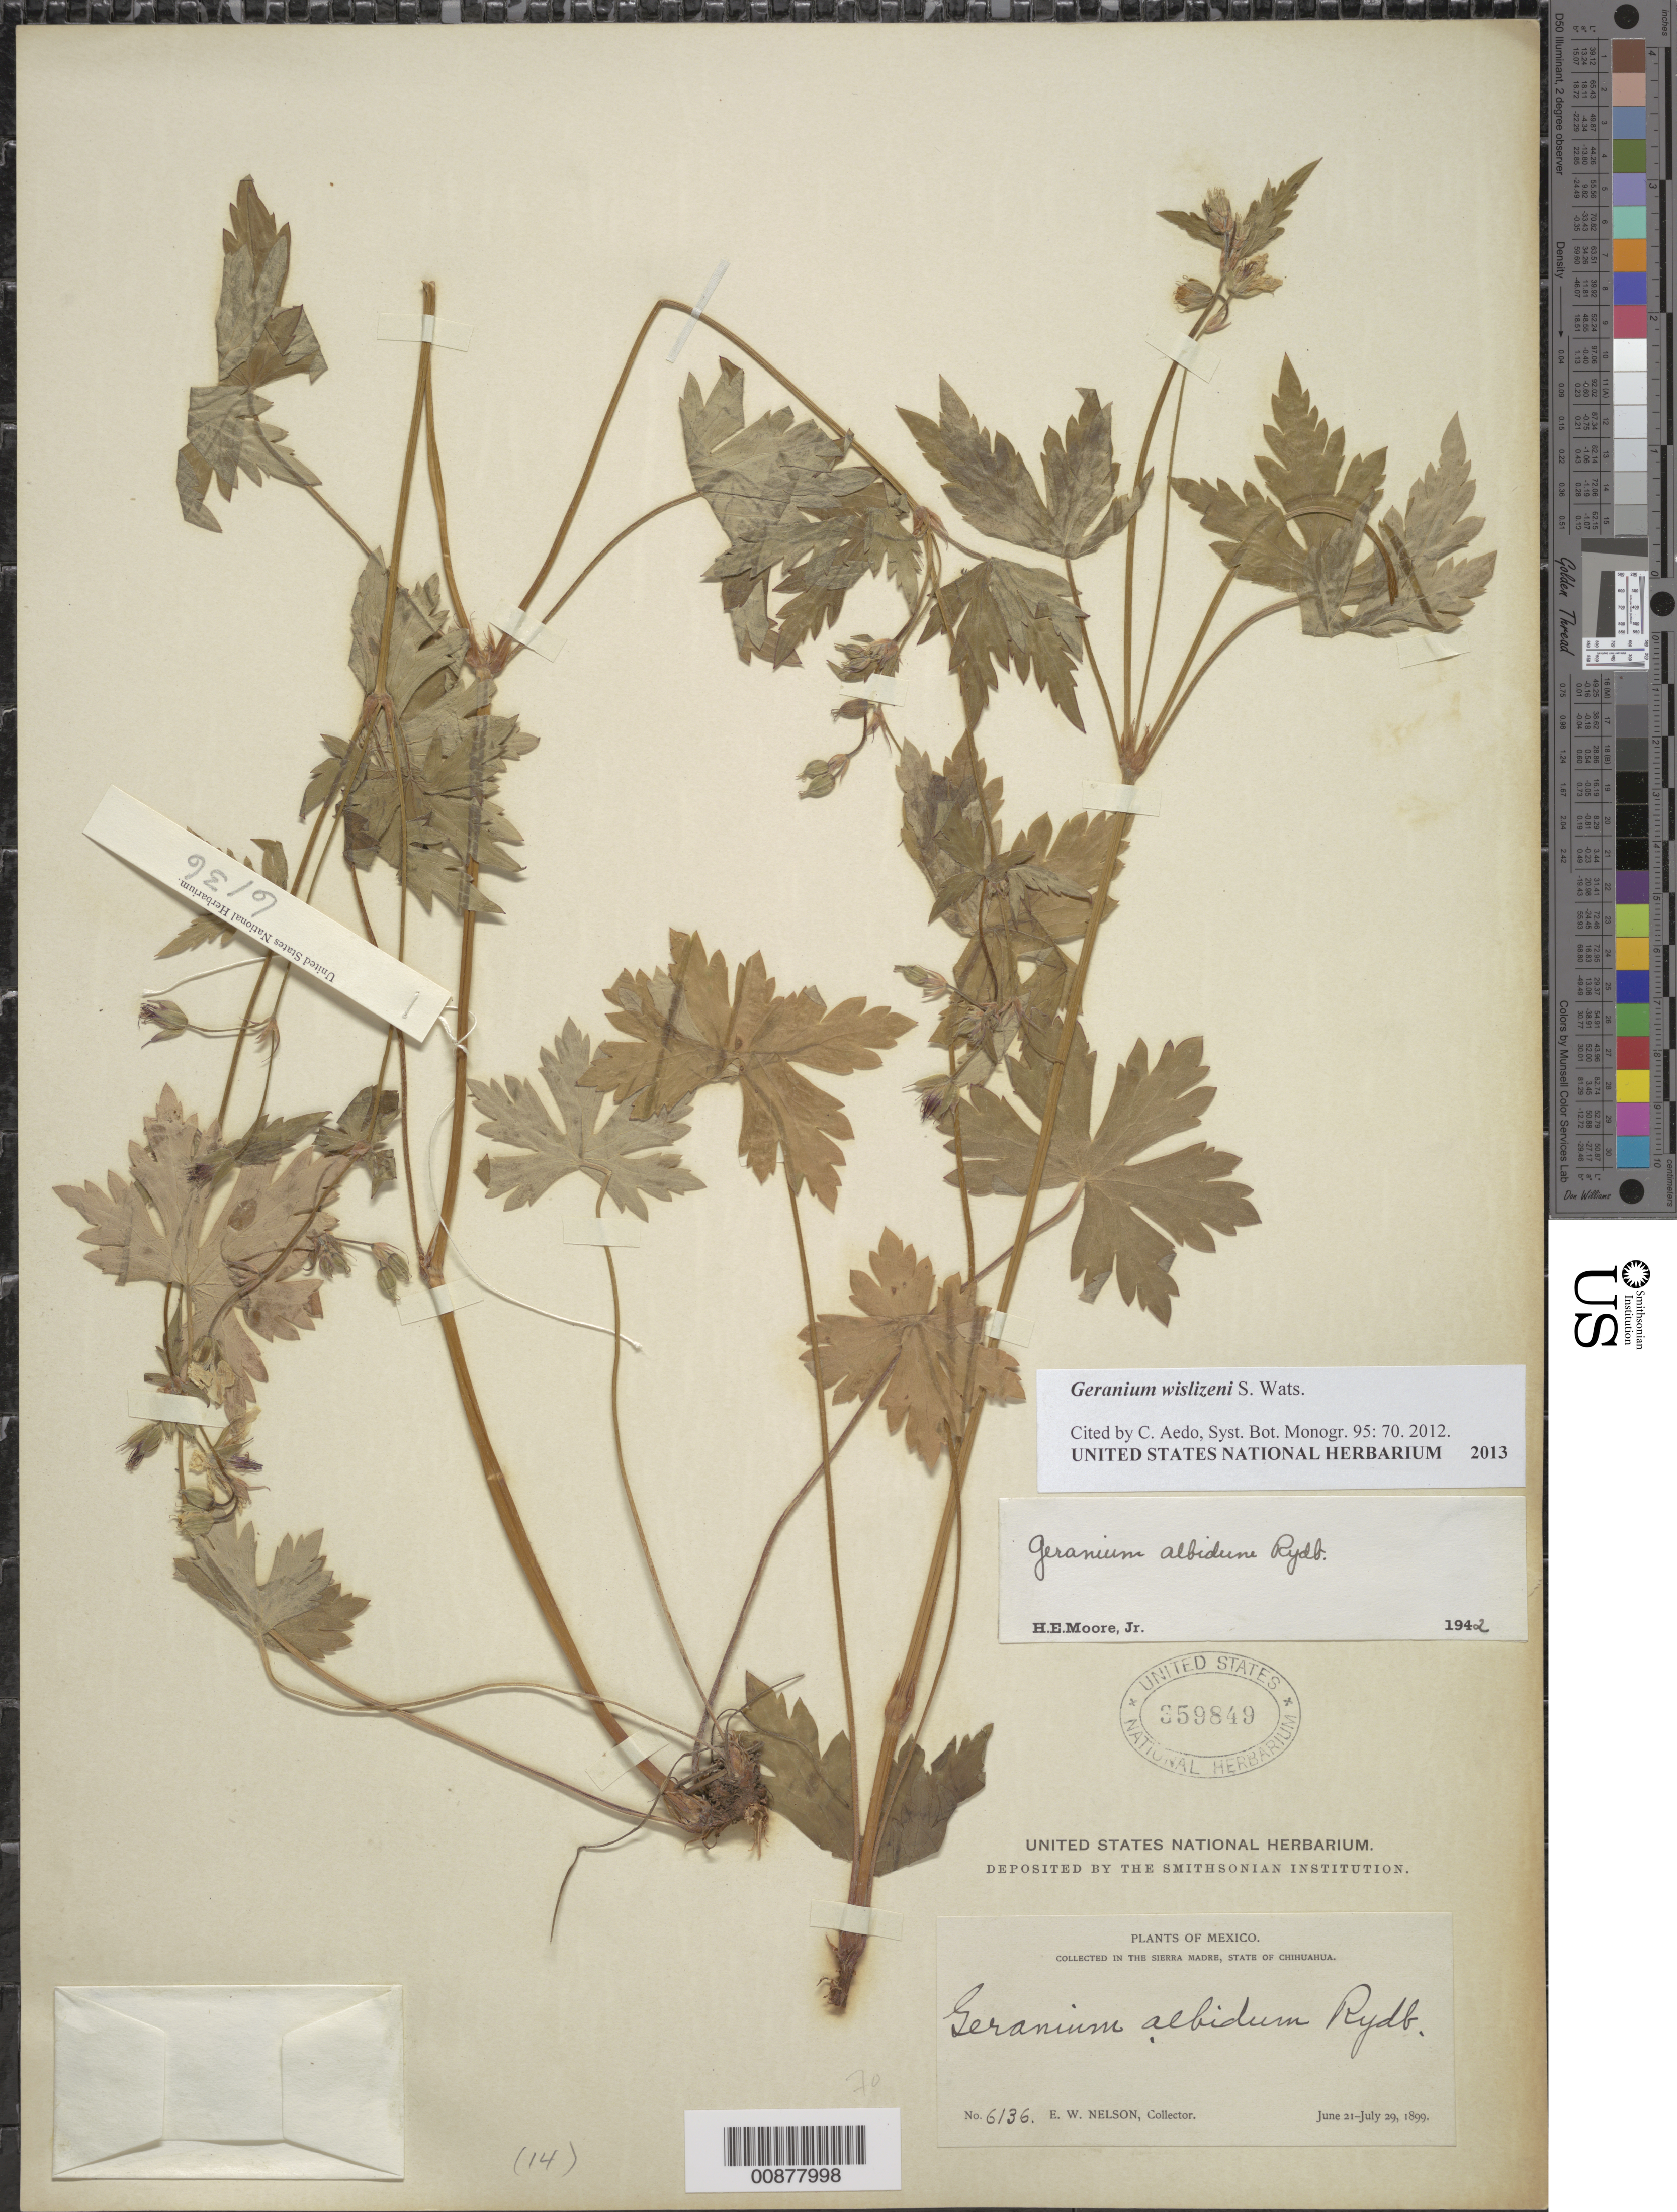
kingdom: Plantae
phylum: Tracheophyta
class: Magnoliopsida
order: Geraniales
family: Geraniaceae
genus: Geranium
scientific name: Geranium albidum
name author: Rydb. in Hanks & Small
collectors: E. W. Nelson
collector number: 6136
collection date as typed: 21 Jun 1899 to 29 Jul 1899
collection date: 1899-06-21/1899-07-29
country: Mexico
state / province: Chihuahua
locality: Sierra Madre, Chihuahua.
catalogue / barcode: US 359849